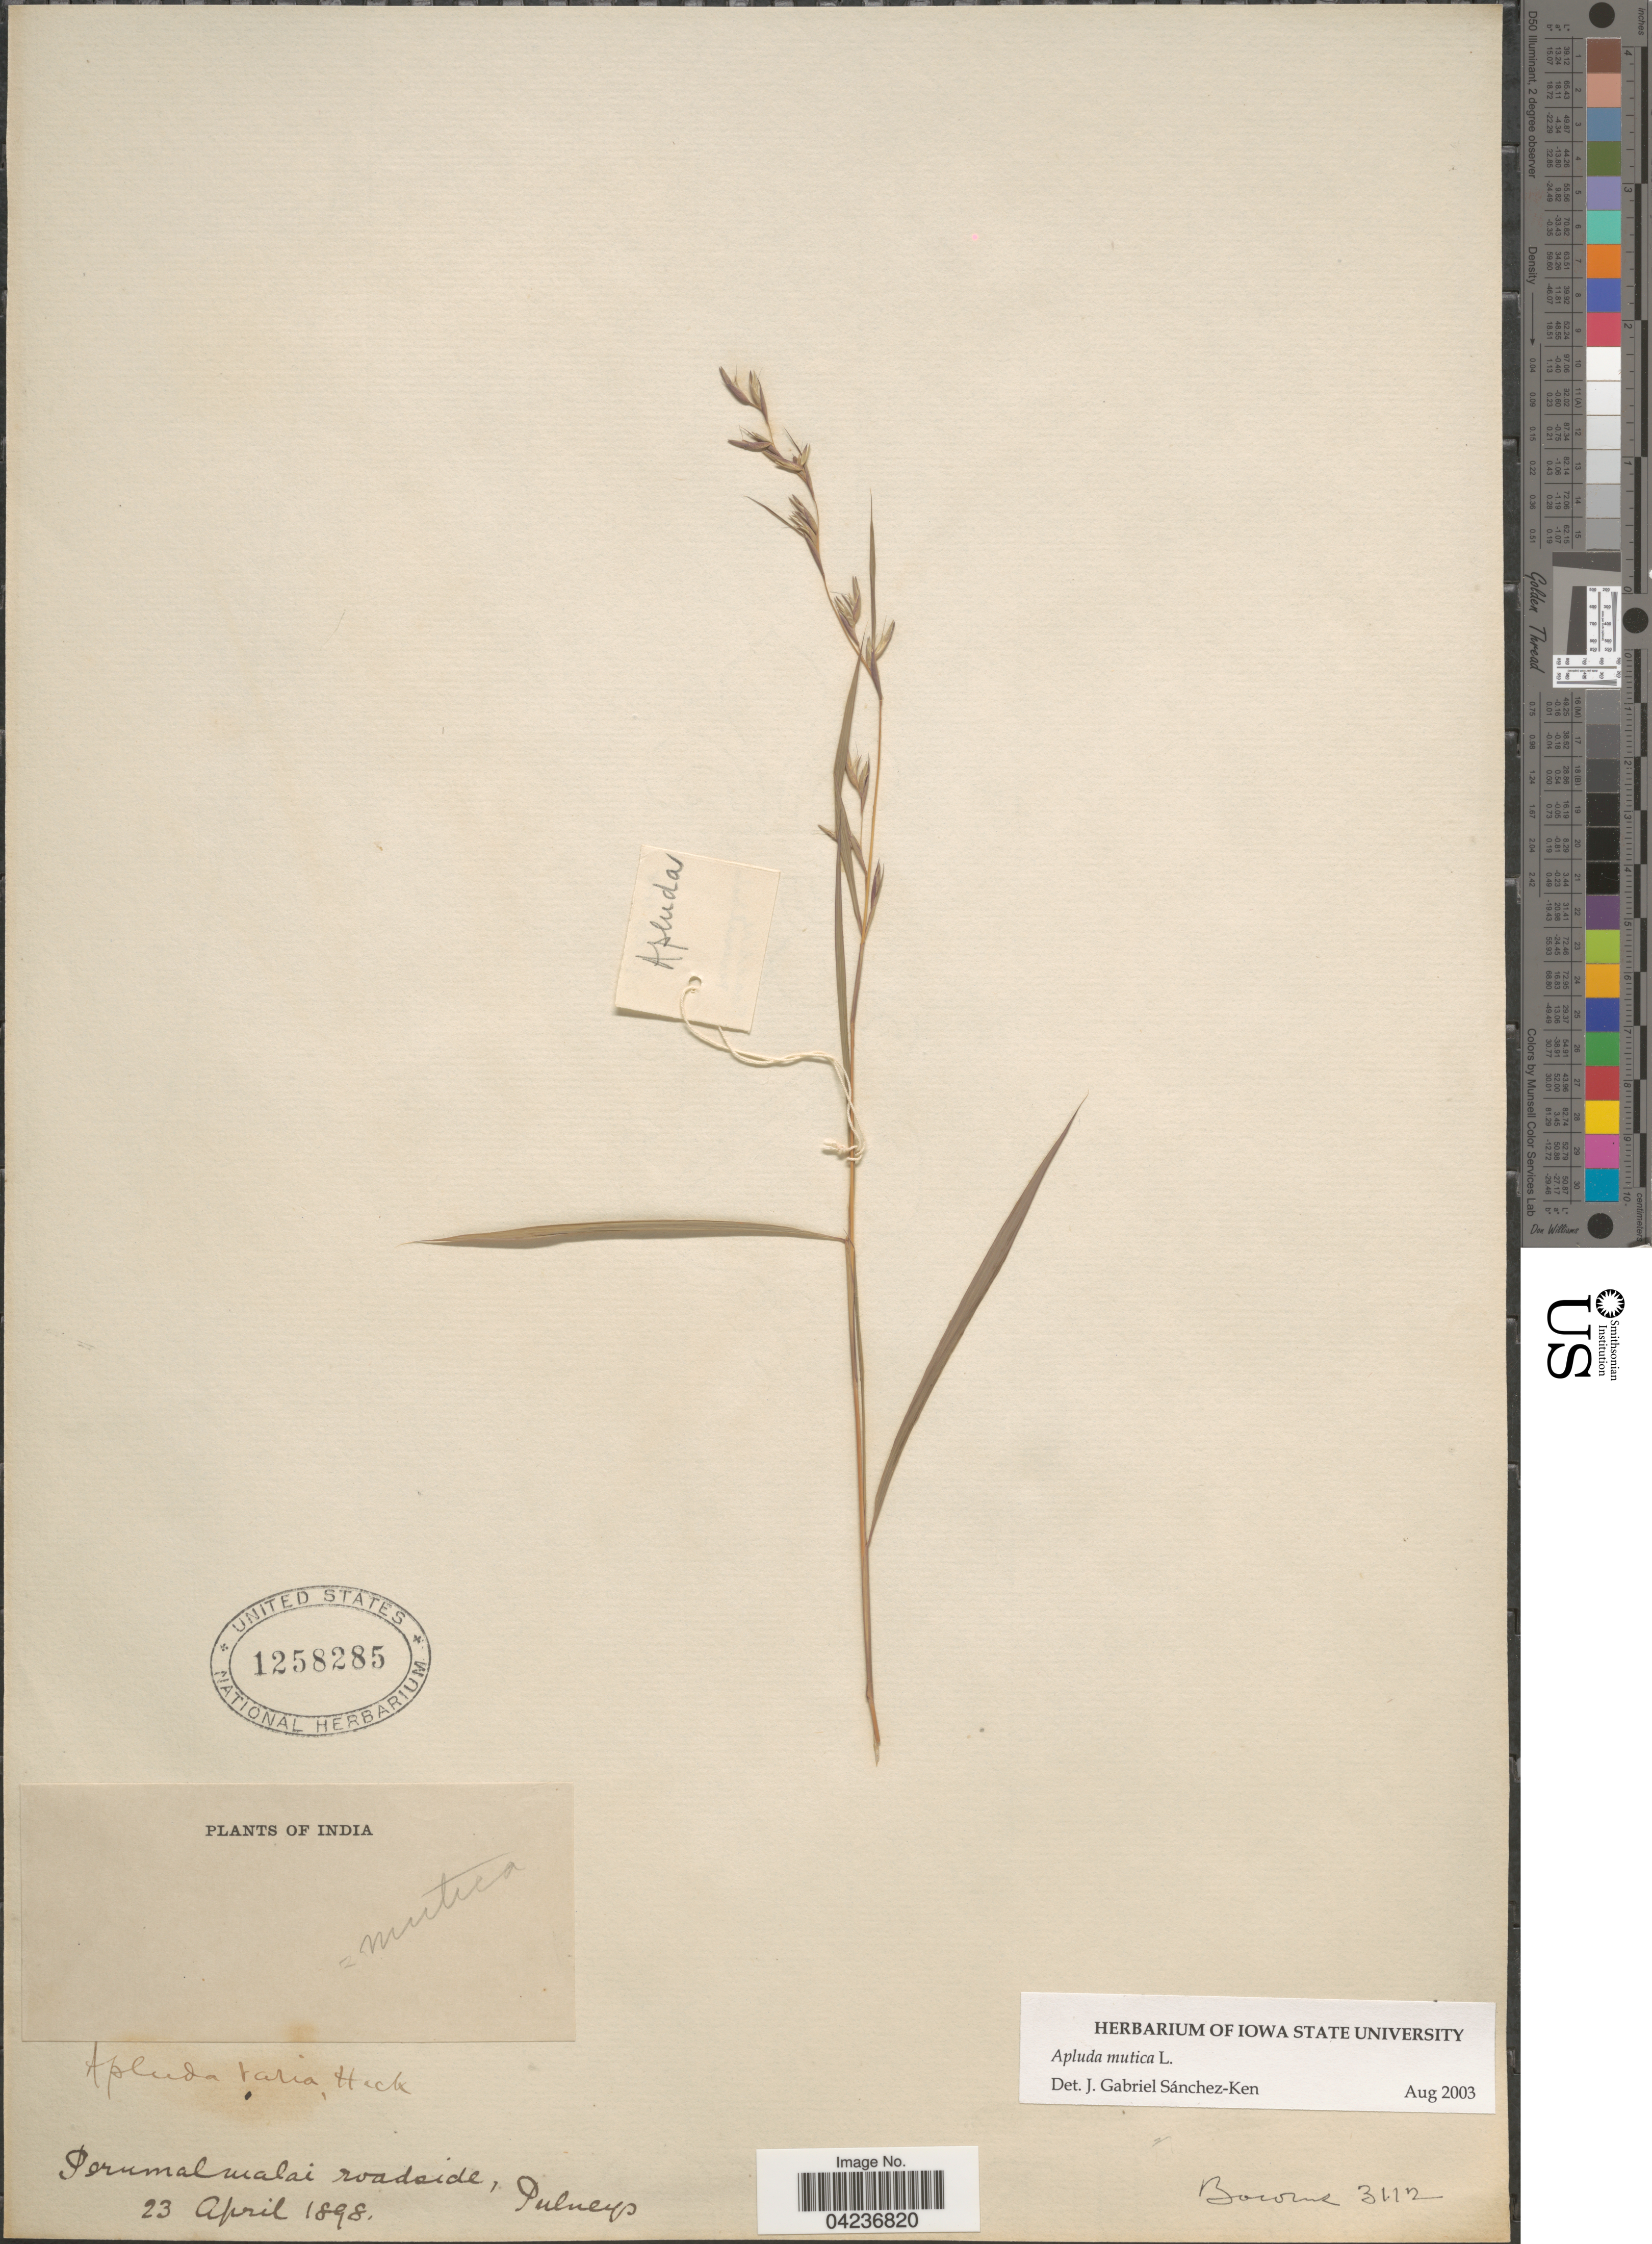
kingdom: Plantae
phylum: Tracheophyta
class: Liliopsida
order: Poales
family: Poaceae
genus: Apluda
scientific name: Apluda mutica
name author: L.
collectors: Bowles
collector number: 3112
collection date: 1898-04-23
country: India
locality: Perumalmalai roadside, Pulneys.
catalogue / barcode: US 1258285